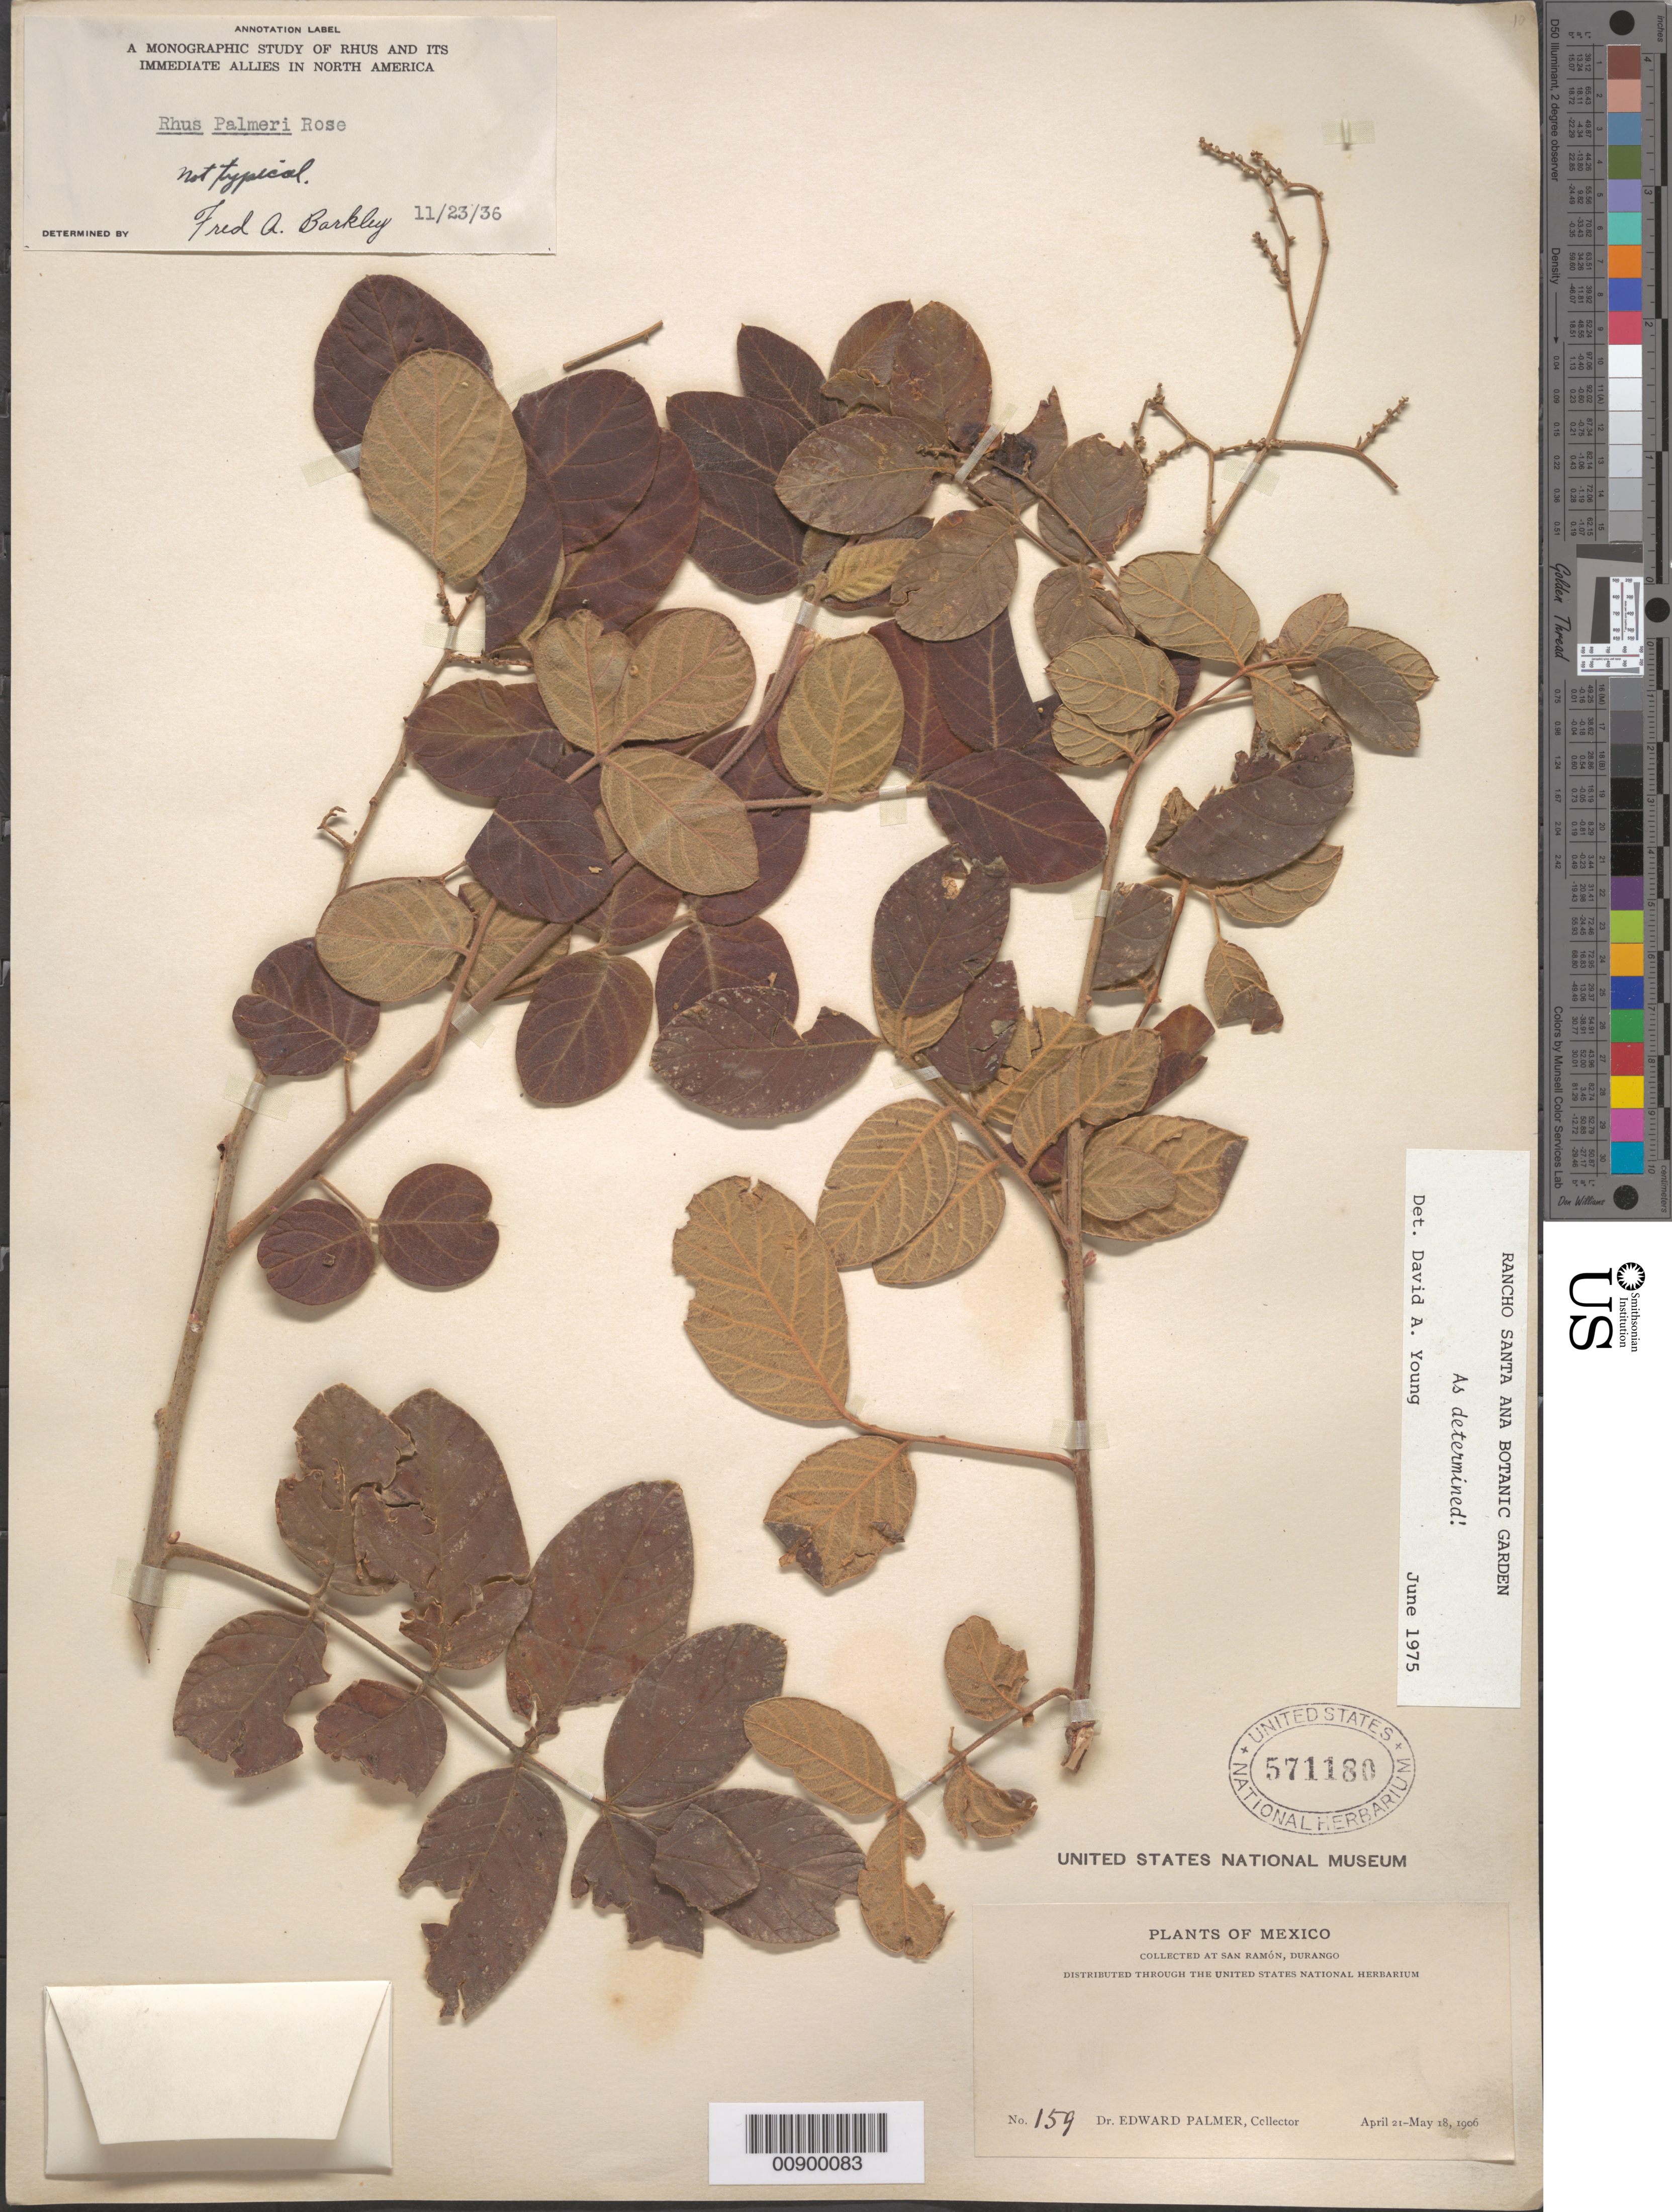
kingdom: Plantae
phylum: Tracheophyta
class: Magnoliopsida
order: Sapindales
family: Anacardiaceae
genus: Rhus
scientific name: Rhus palmeri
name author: Rose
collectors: E. Palmer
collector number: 159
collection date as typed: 21 Apr 1906 to 18 May 1906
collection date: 1906-04-21/1906-05-18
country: Mexico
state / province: Durango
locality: San Ramón, Durango.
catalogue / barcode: US 571180